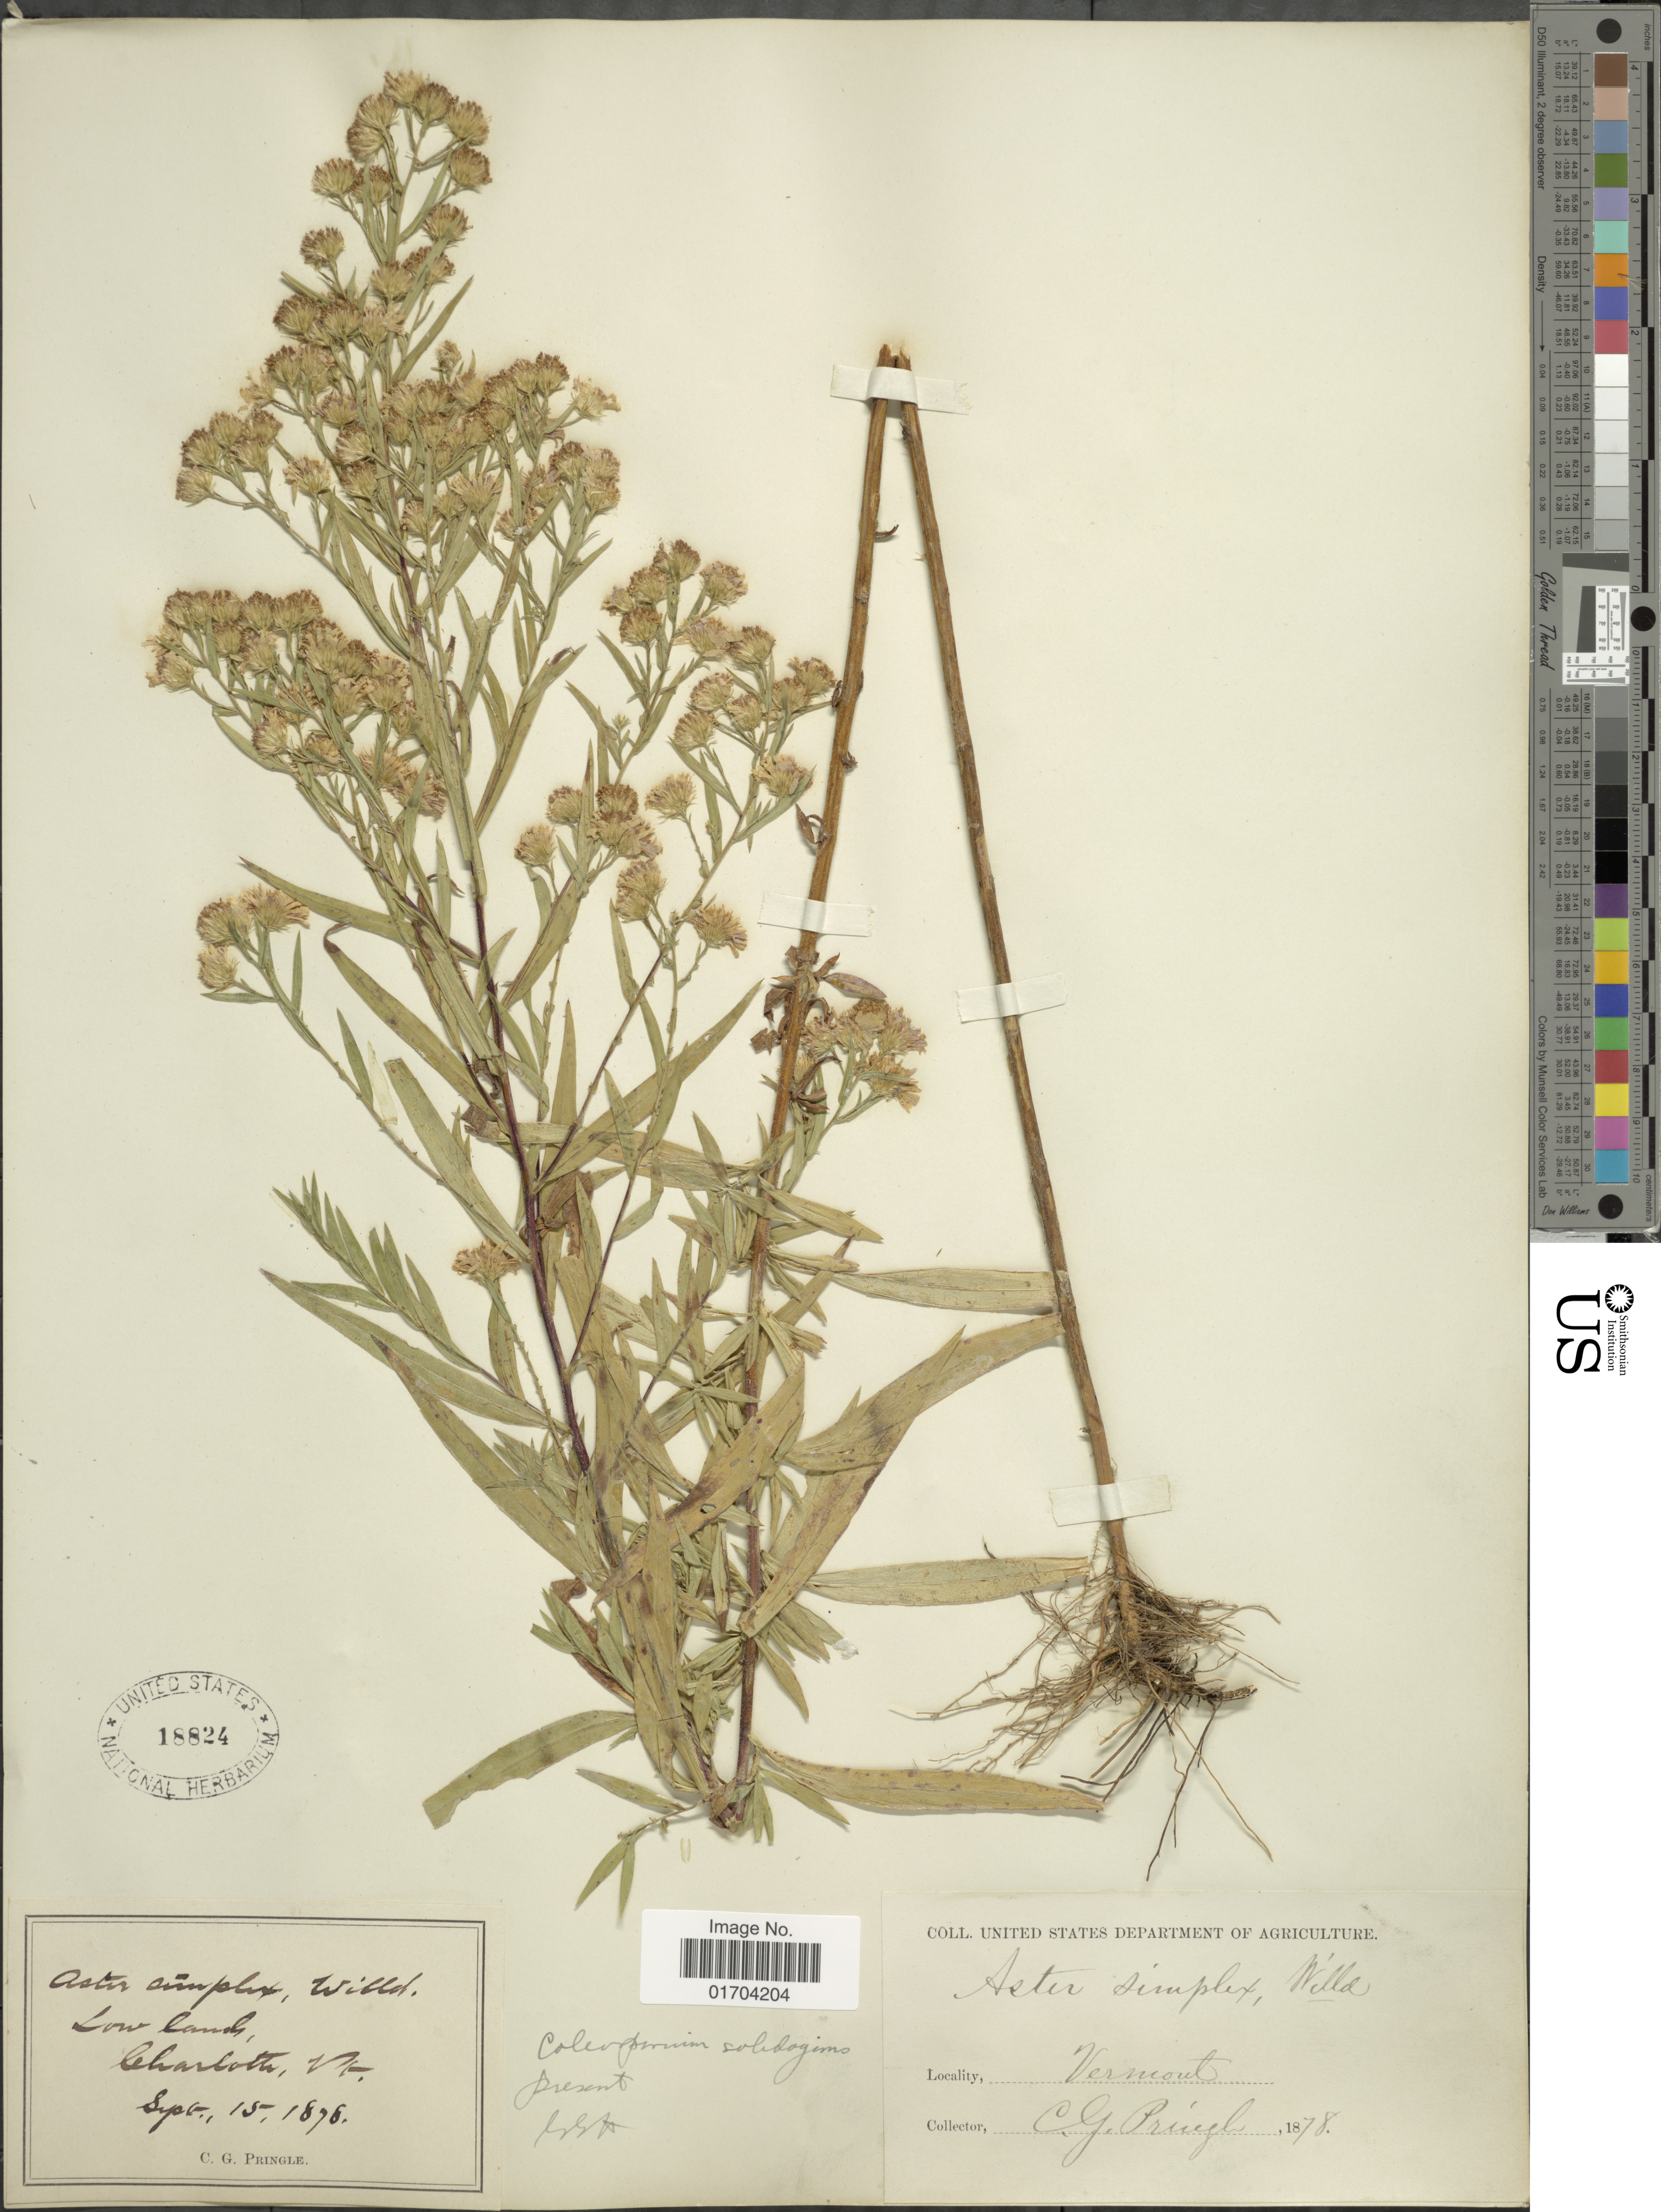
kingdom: Plantae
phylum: Tracheophyta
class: Magnoliopsida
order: Asterales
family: Asteraceae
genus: Symphyotrichum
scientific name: Symphyotrichum sp.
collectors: C. G. Pringle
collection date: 1878-09-15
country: United States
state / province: Vermont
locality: Charlotte.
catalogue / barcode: US 18824